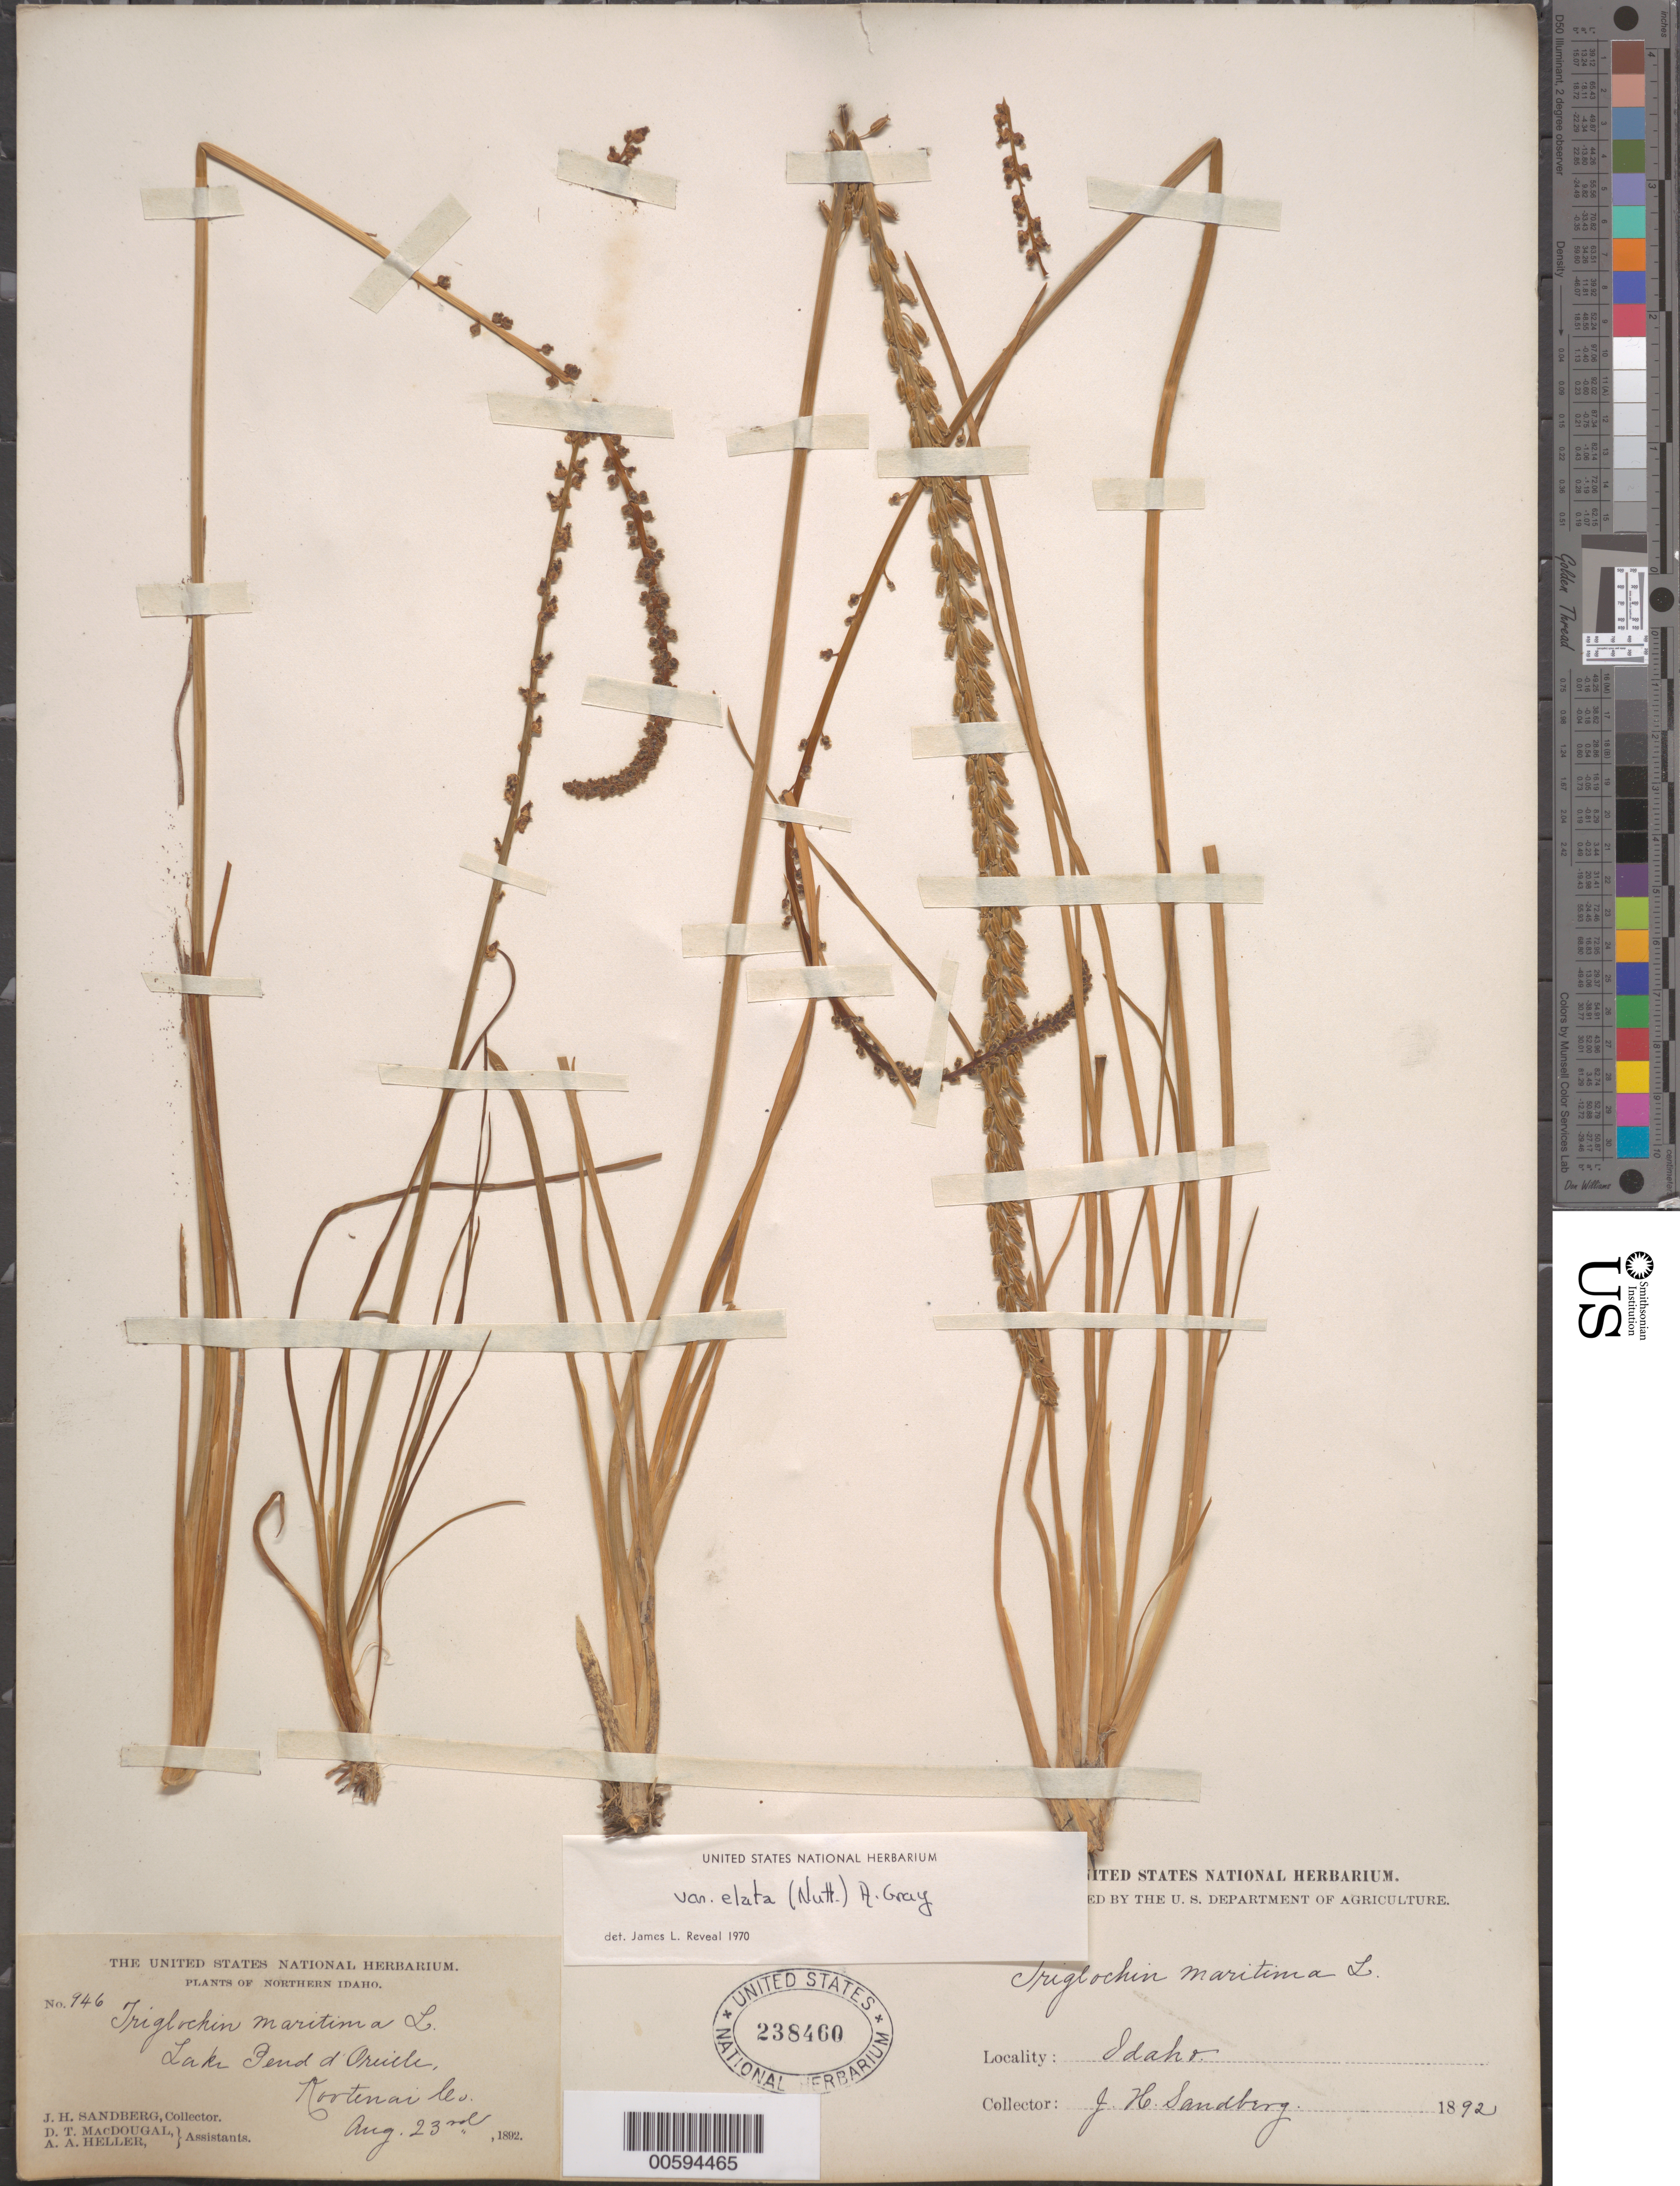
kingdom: Plantae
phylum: Tracheophyta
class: Liliopsida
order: Alismatales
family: Juncaginaceae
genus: Triglochin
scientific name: Triglochin maritima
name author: L.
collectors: J. H. Sandberg, D. T. MacDougal & A. A. Heller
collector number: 946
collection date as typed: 23 Aug 1892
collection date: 1892-08-23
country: United States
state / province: Idaho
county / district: Kootenai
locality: Lake Bend d' Oruile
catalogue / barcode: US 238460